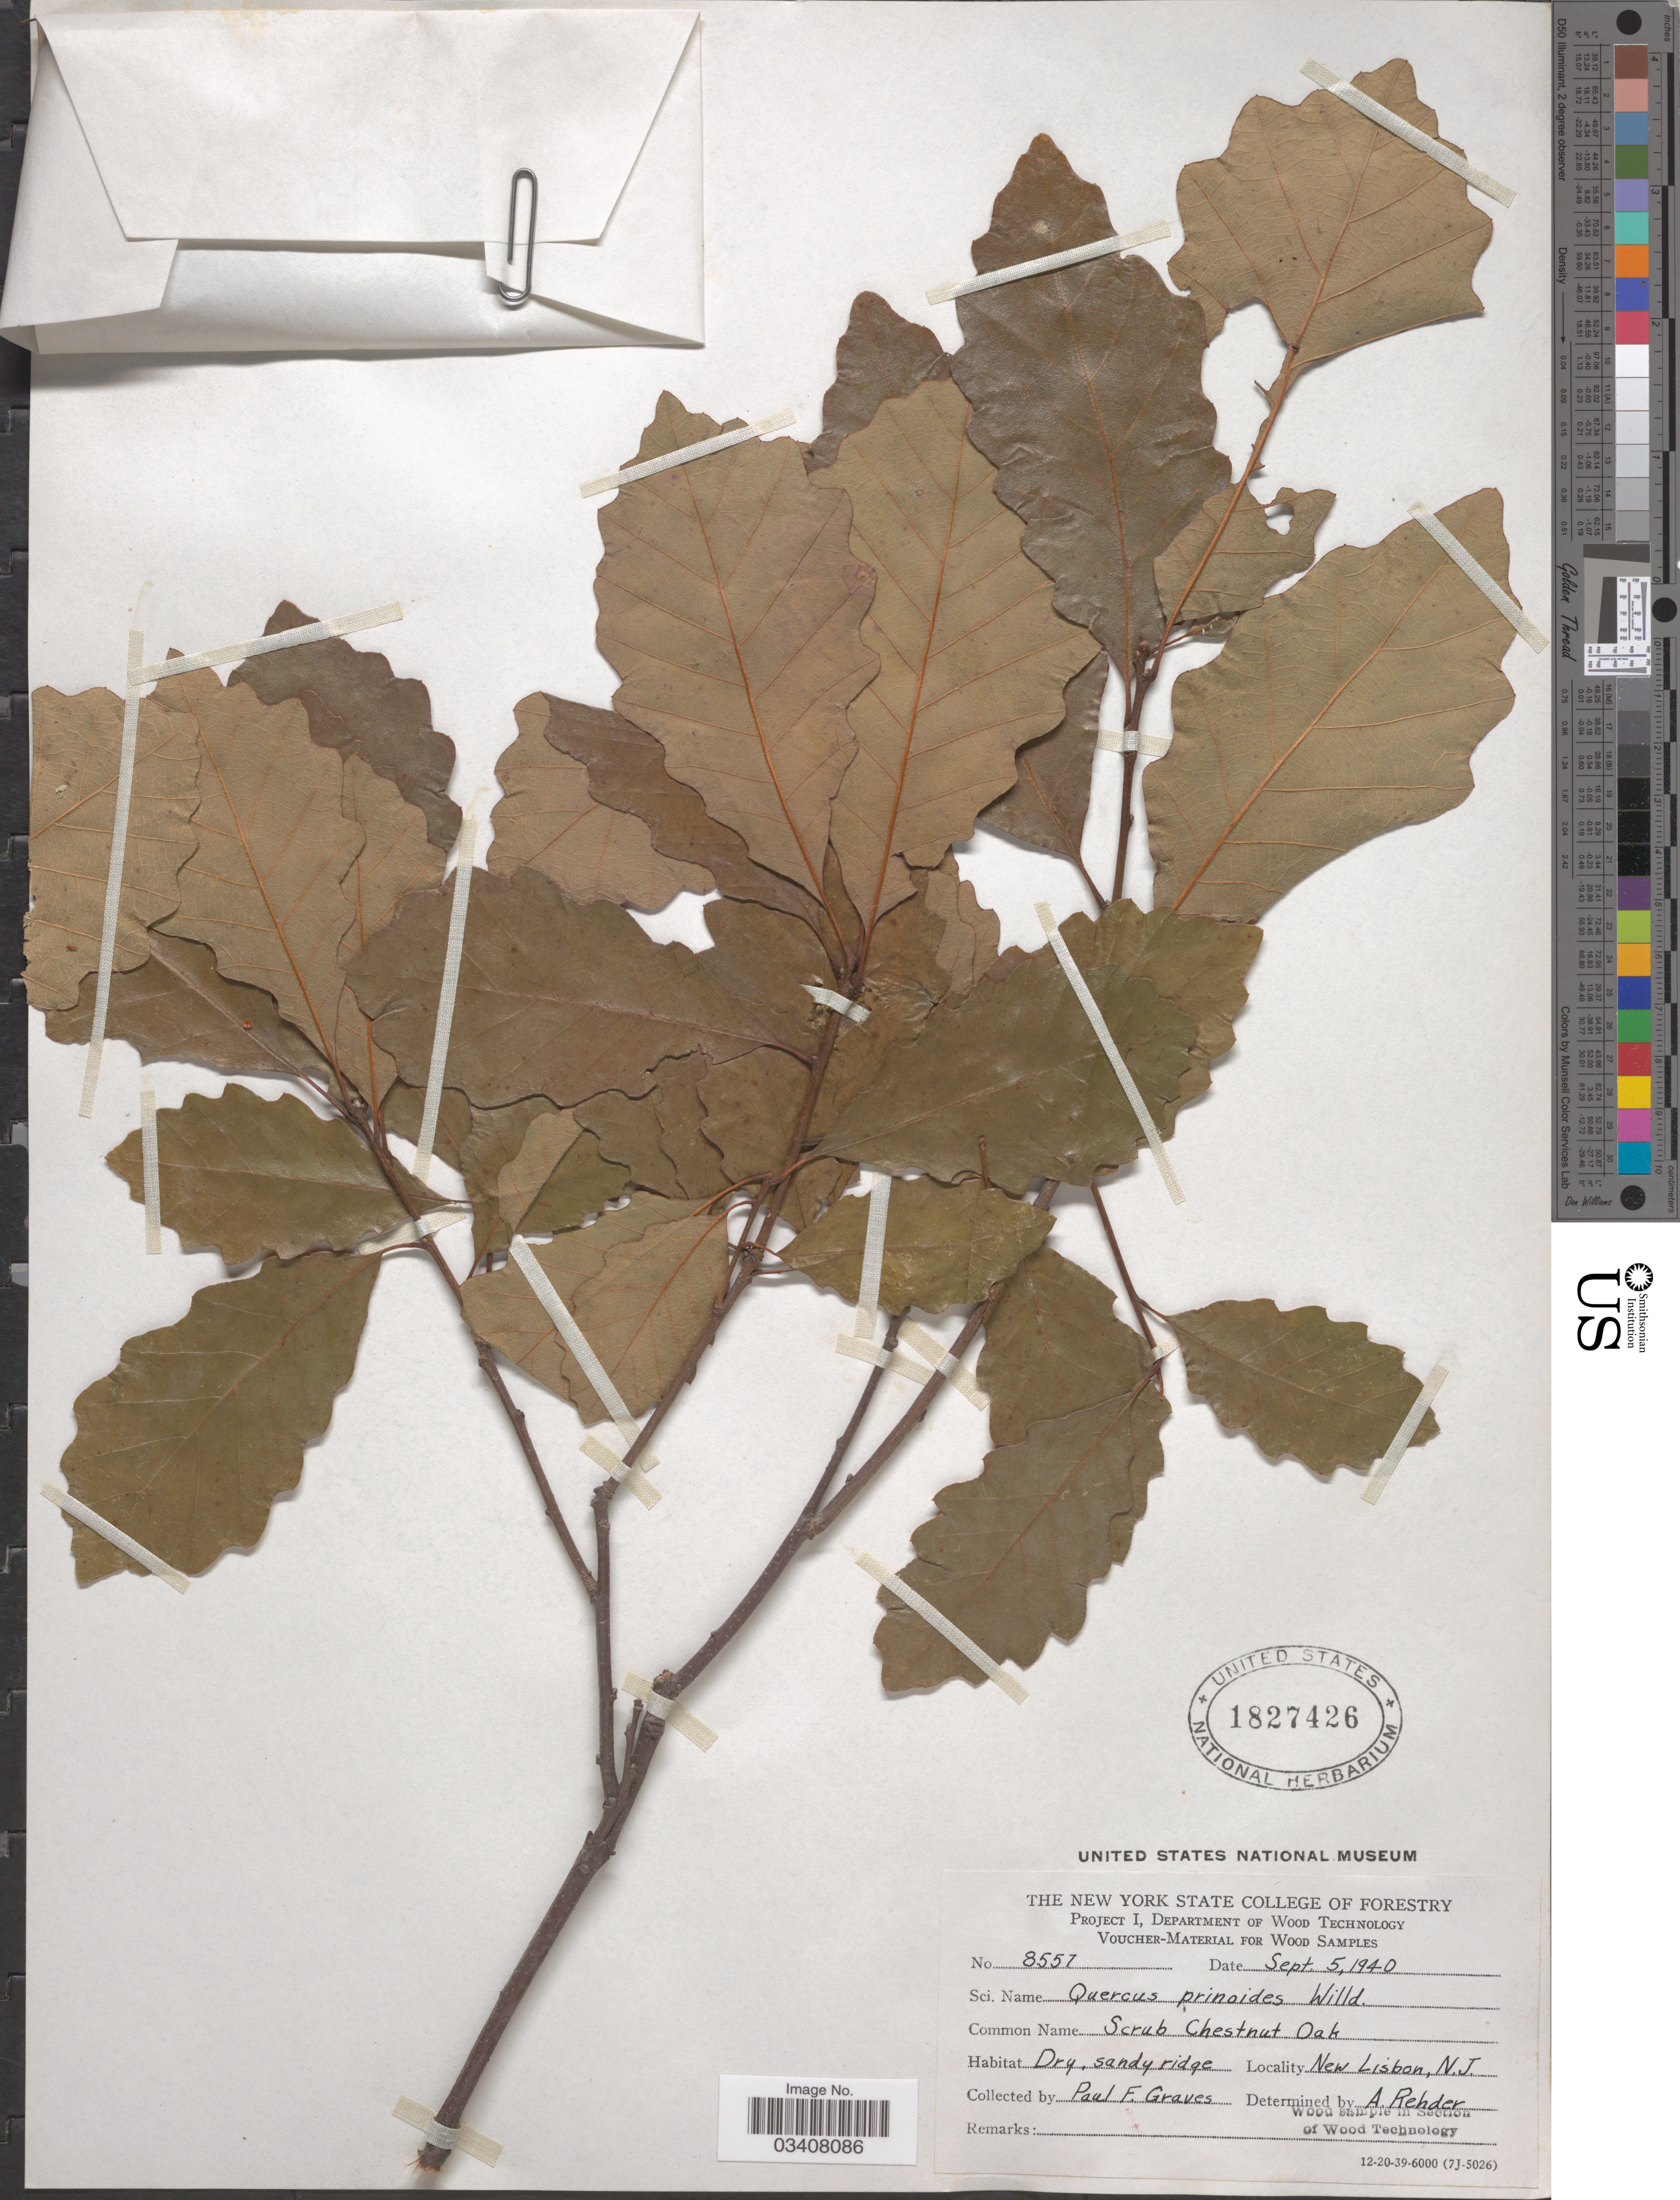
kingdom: Plantae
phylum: Tracheophyta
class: Magnoliopsida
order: Fagales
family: Fagaceae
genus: Quercus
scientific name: Quercus prinoides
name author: Willd.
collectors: P. Graves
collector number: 8557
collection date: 1940-09-05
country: United States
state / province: New Jersey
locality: New Lisbon.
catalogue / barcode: US 1827426